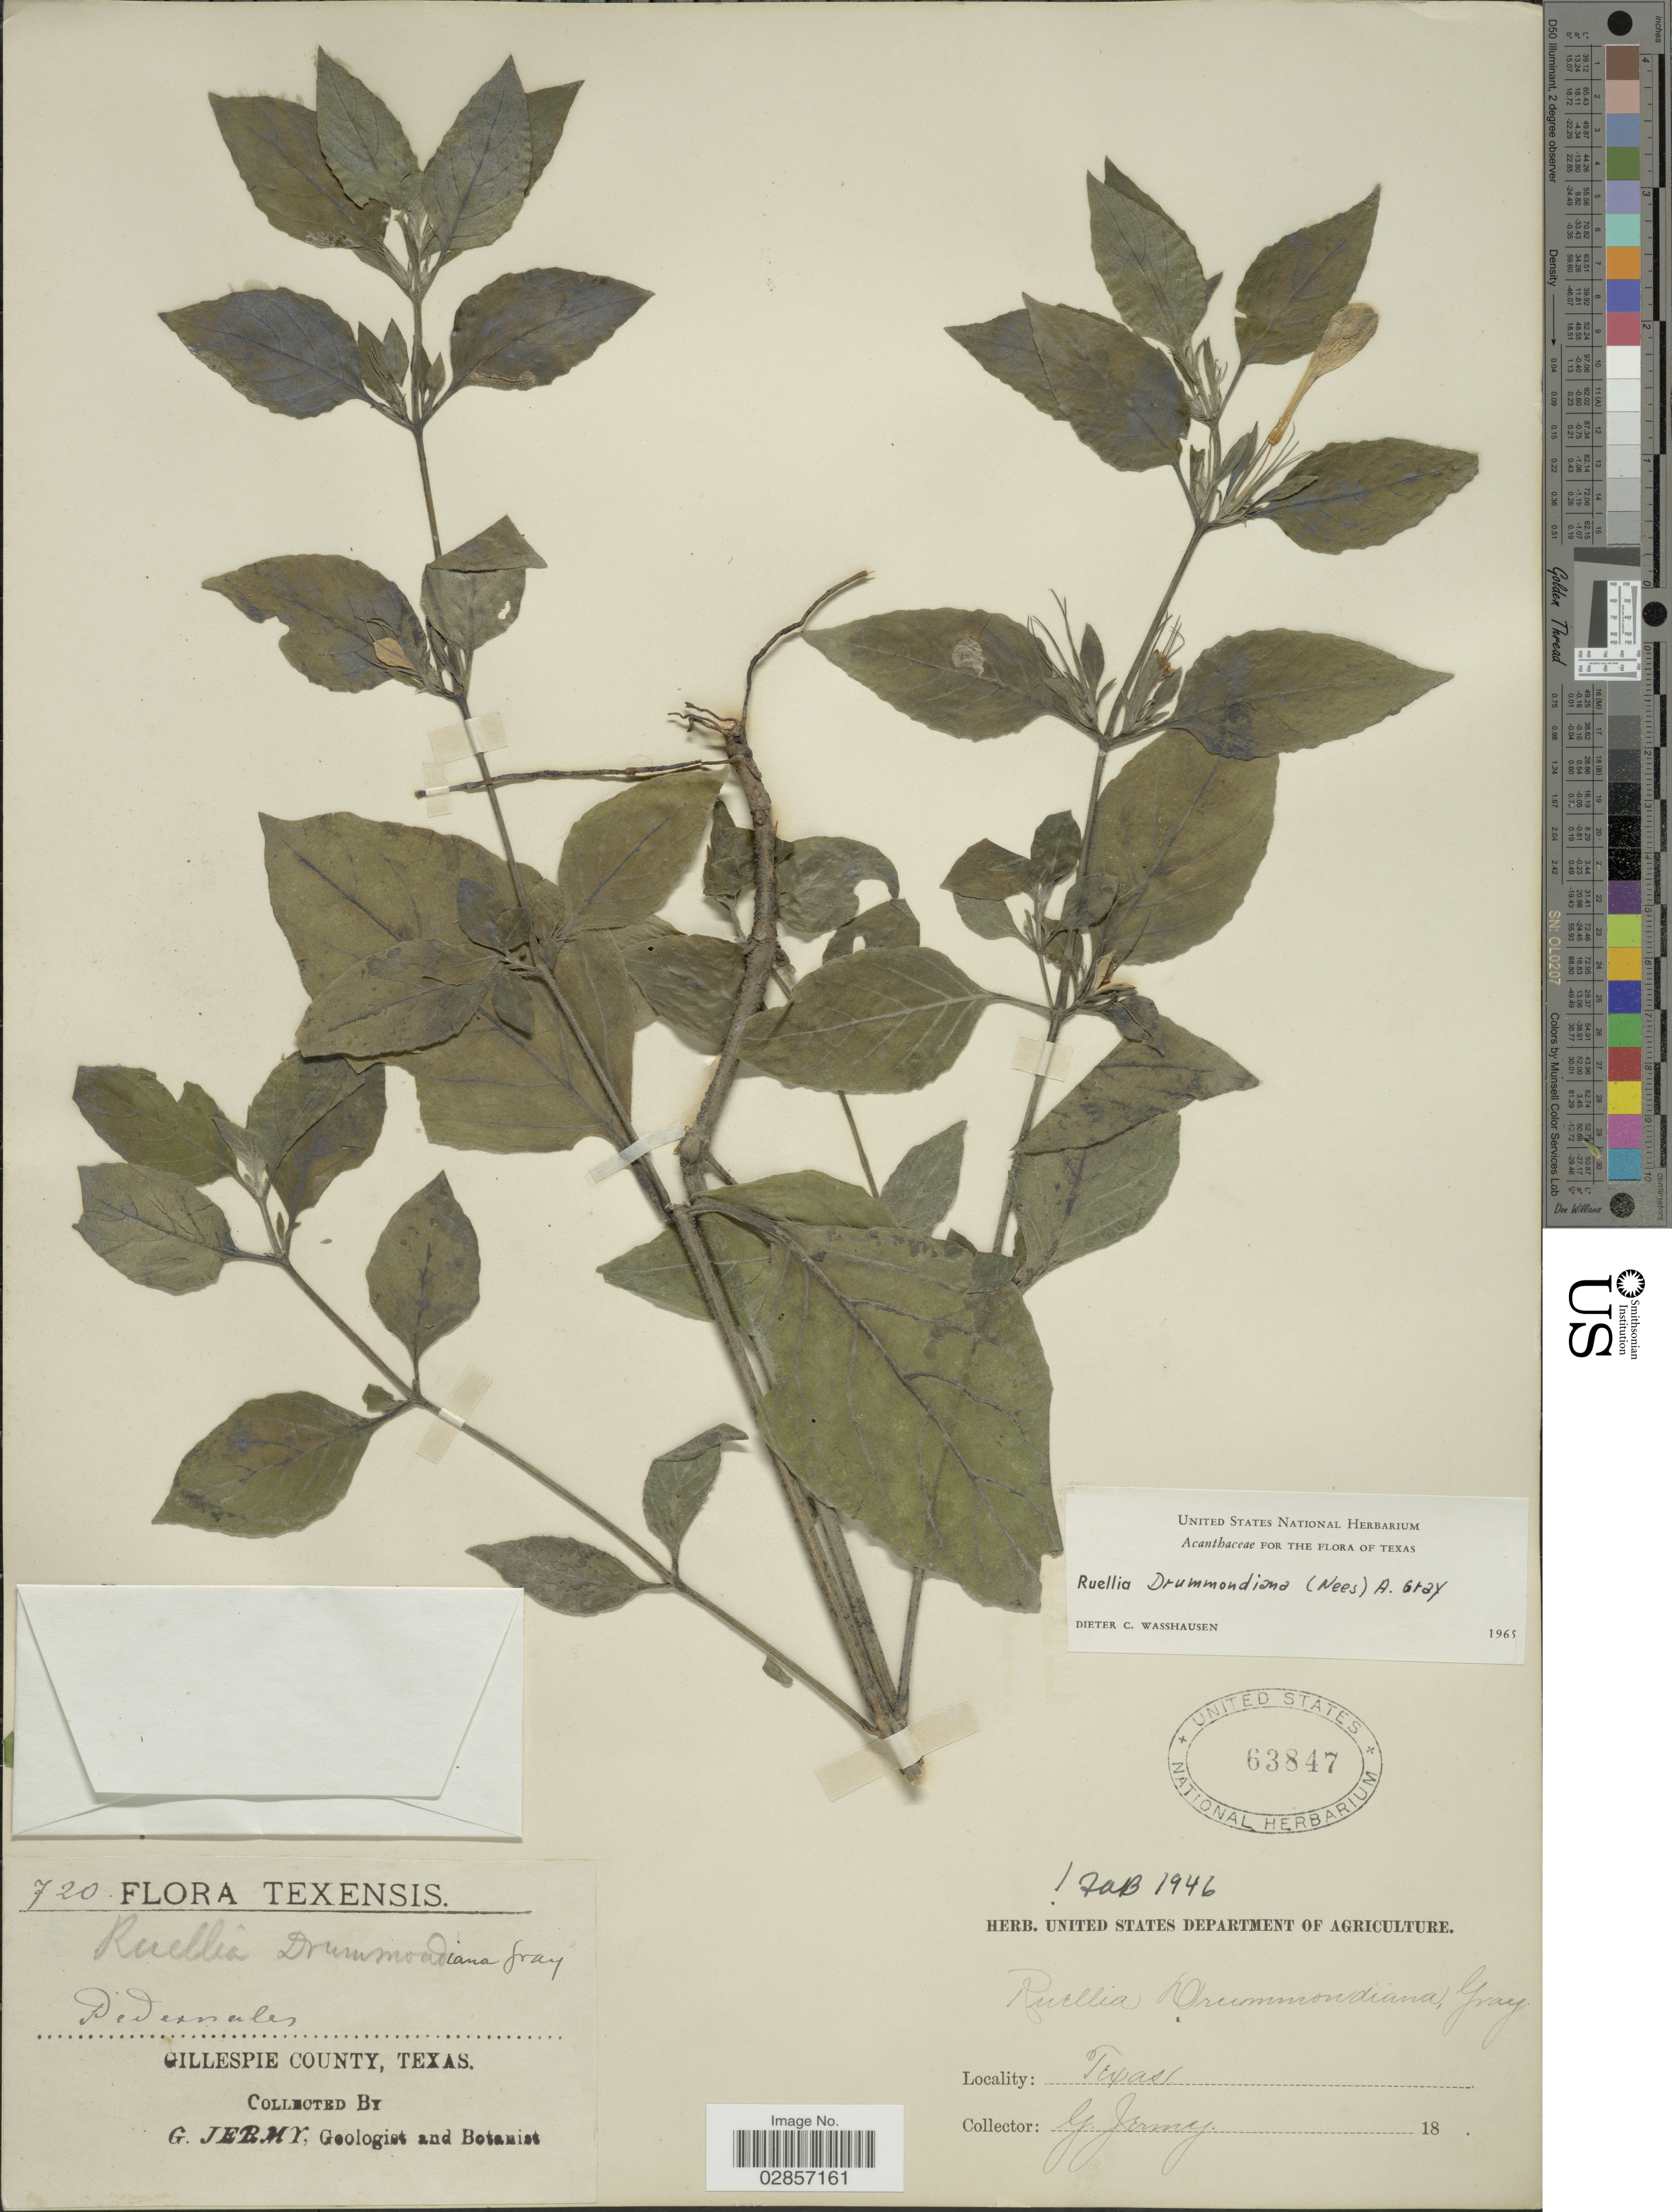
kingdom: Plantae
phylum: Tracheophyta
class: Magnoliopsida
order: Lamiales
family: Acanthaceae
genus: Ruellia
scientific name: Ruellia drummondiana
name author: (Nees) A. Gray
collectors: G. Jermy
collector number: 720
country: United States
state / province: Texas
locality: Gillespie County, Texas.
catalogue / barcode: US 63847